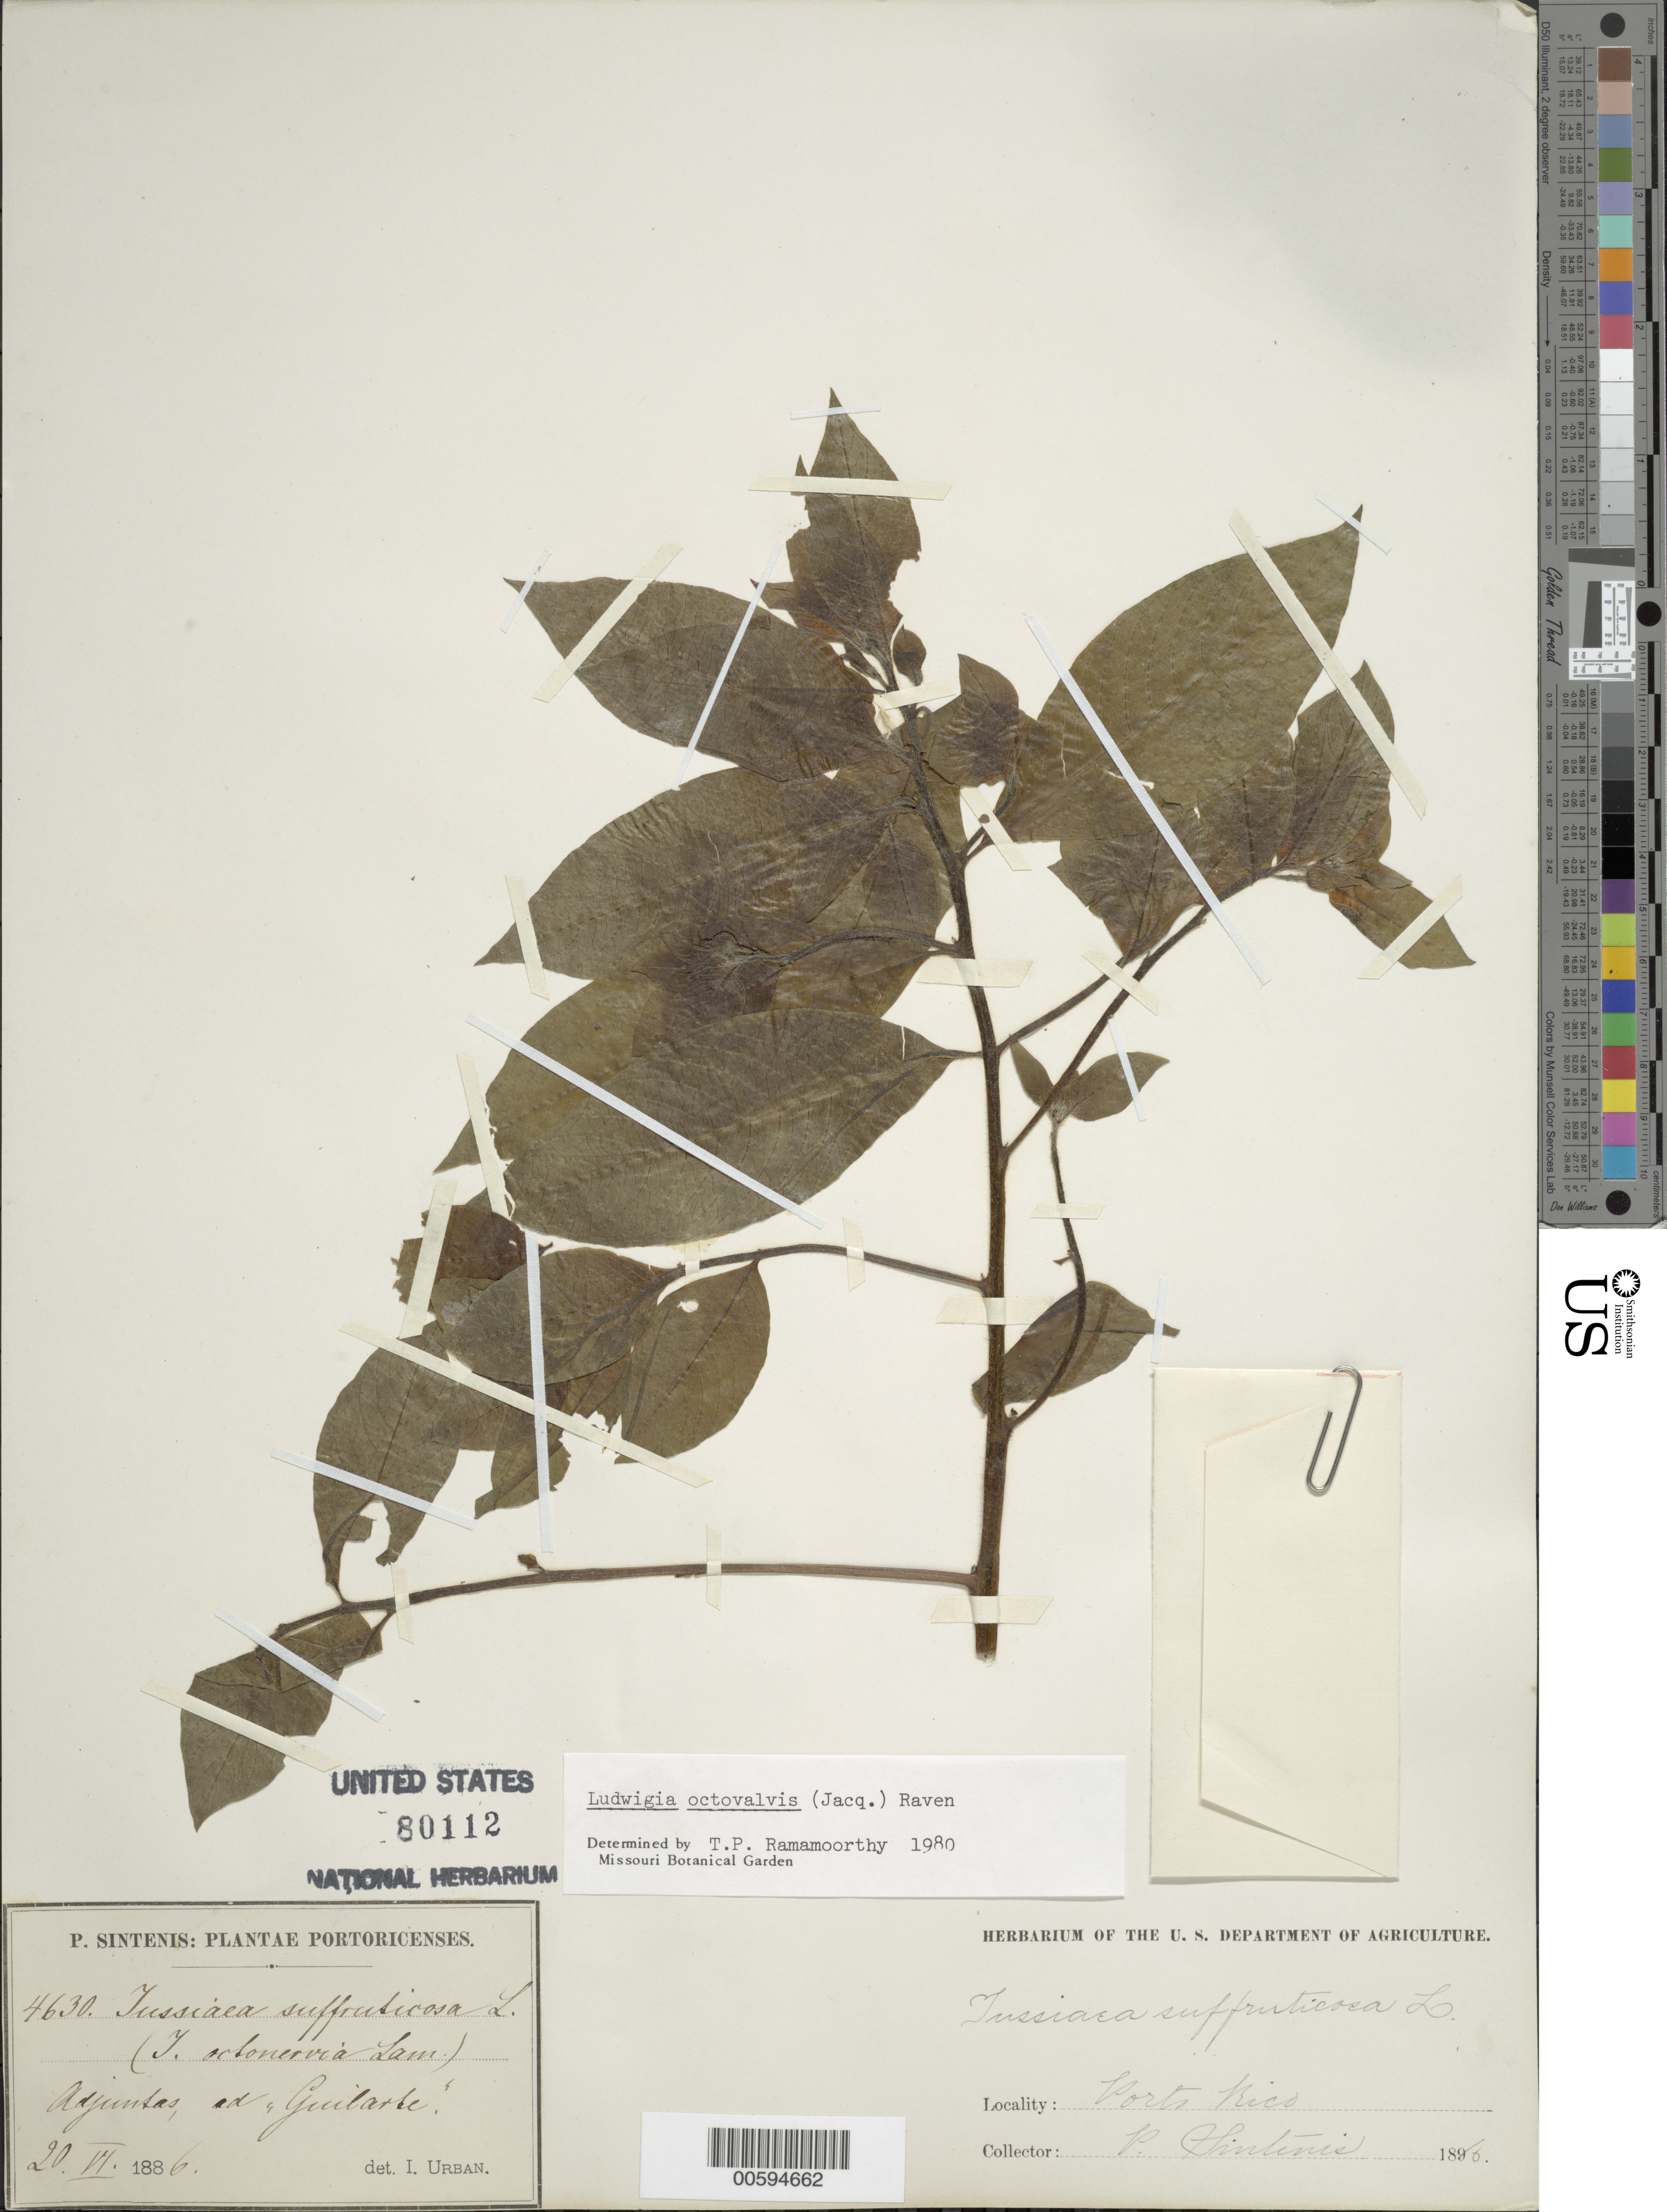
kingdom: Plantae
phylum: Tracheophyta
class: Magnoliopsida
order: Myrtales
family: Onagraceae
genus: Ludwigia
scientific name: Ludwigia octovalvis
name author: (Jacq.) P.H. Raven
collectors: P. Sintenis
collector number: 4630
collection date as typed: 20 Jun 1886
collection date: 1886-06-20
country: Puerto Rico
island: Greater Antilles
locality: Adjuntas, ad "Guilarte"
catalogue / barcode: US 80112